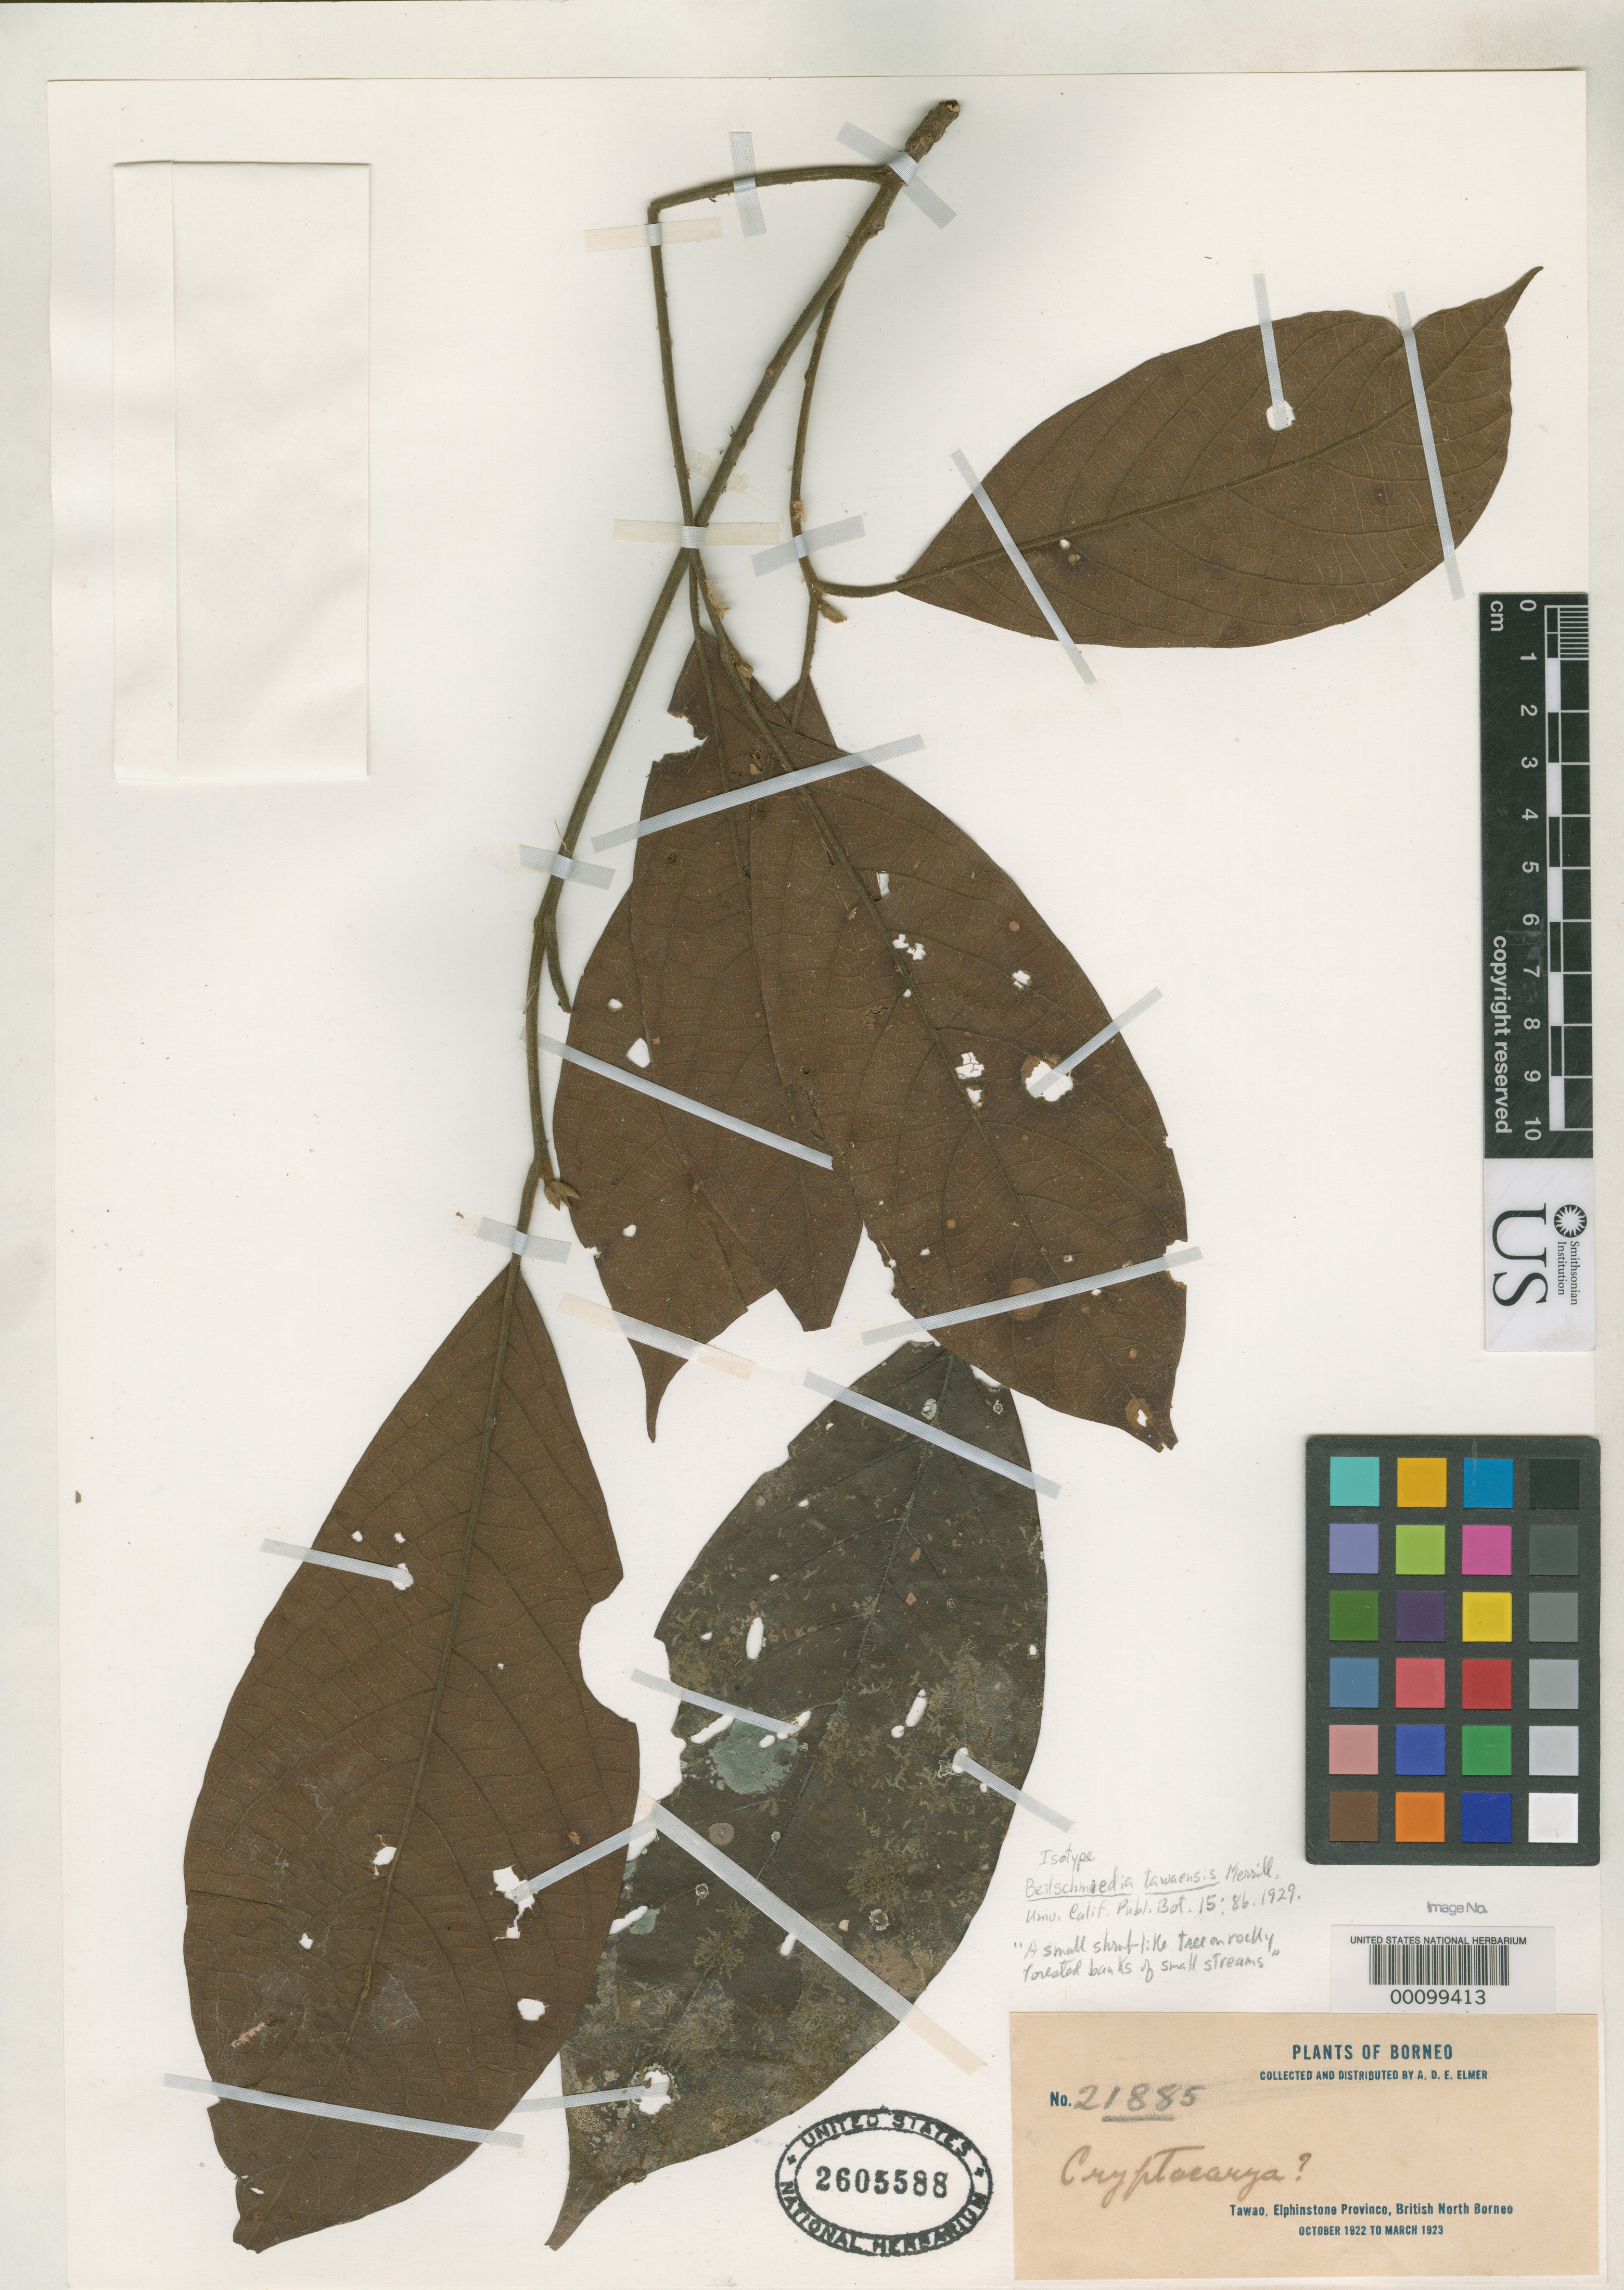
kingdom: Plantae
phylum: Tracheophyta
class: Magnoliopsida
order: Laurales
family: Lauraceae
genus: Beilschmiedia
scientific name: Beilschmiedia tawaensis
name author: Merr.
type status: Isotype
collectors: A. D. E. Elmer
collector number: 2605588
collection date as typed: Oct 1922 to -- Mar 1923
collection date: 1922-10/1923-03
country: Malaysia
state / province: Sabah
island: Borneo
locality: Elphinstone, Tawao.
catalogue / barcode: US 2605588